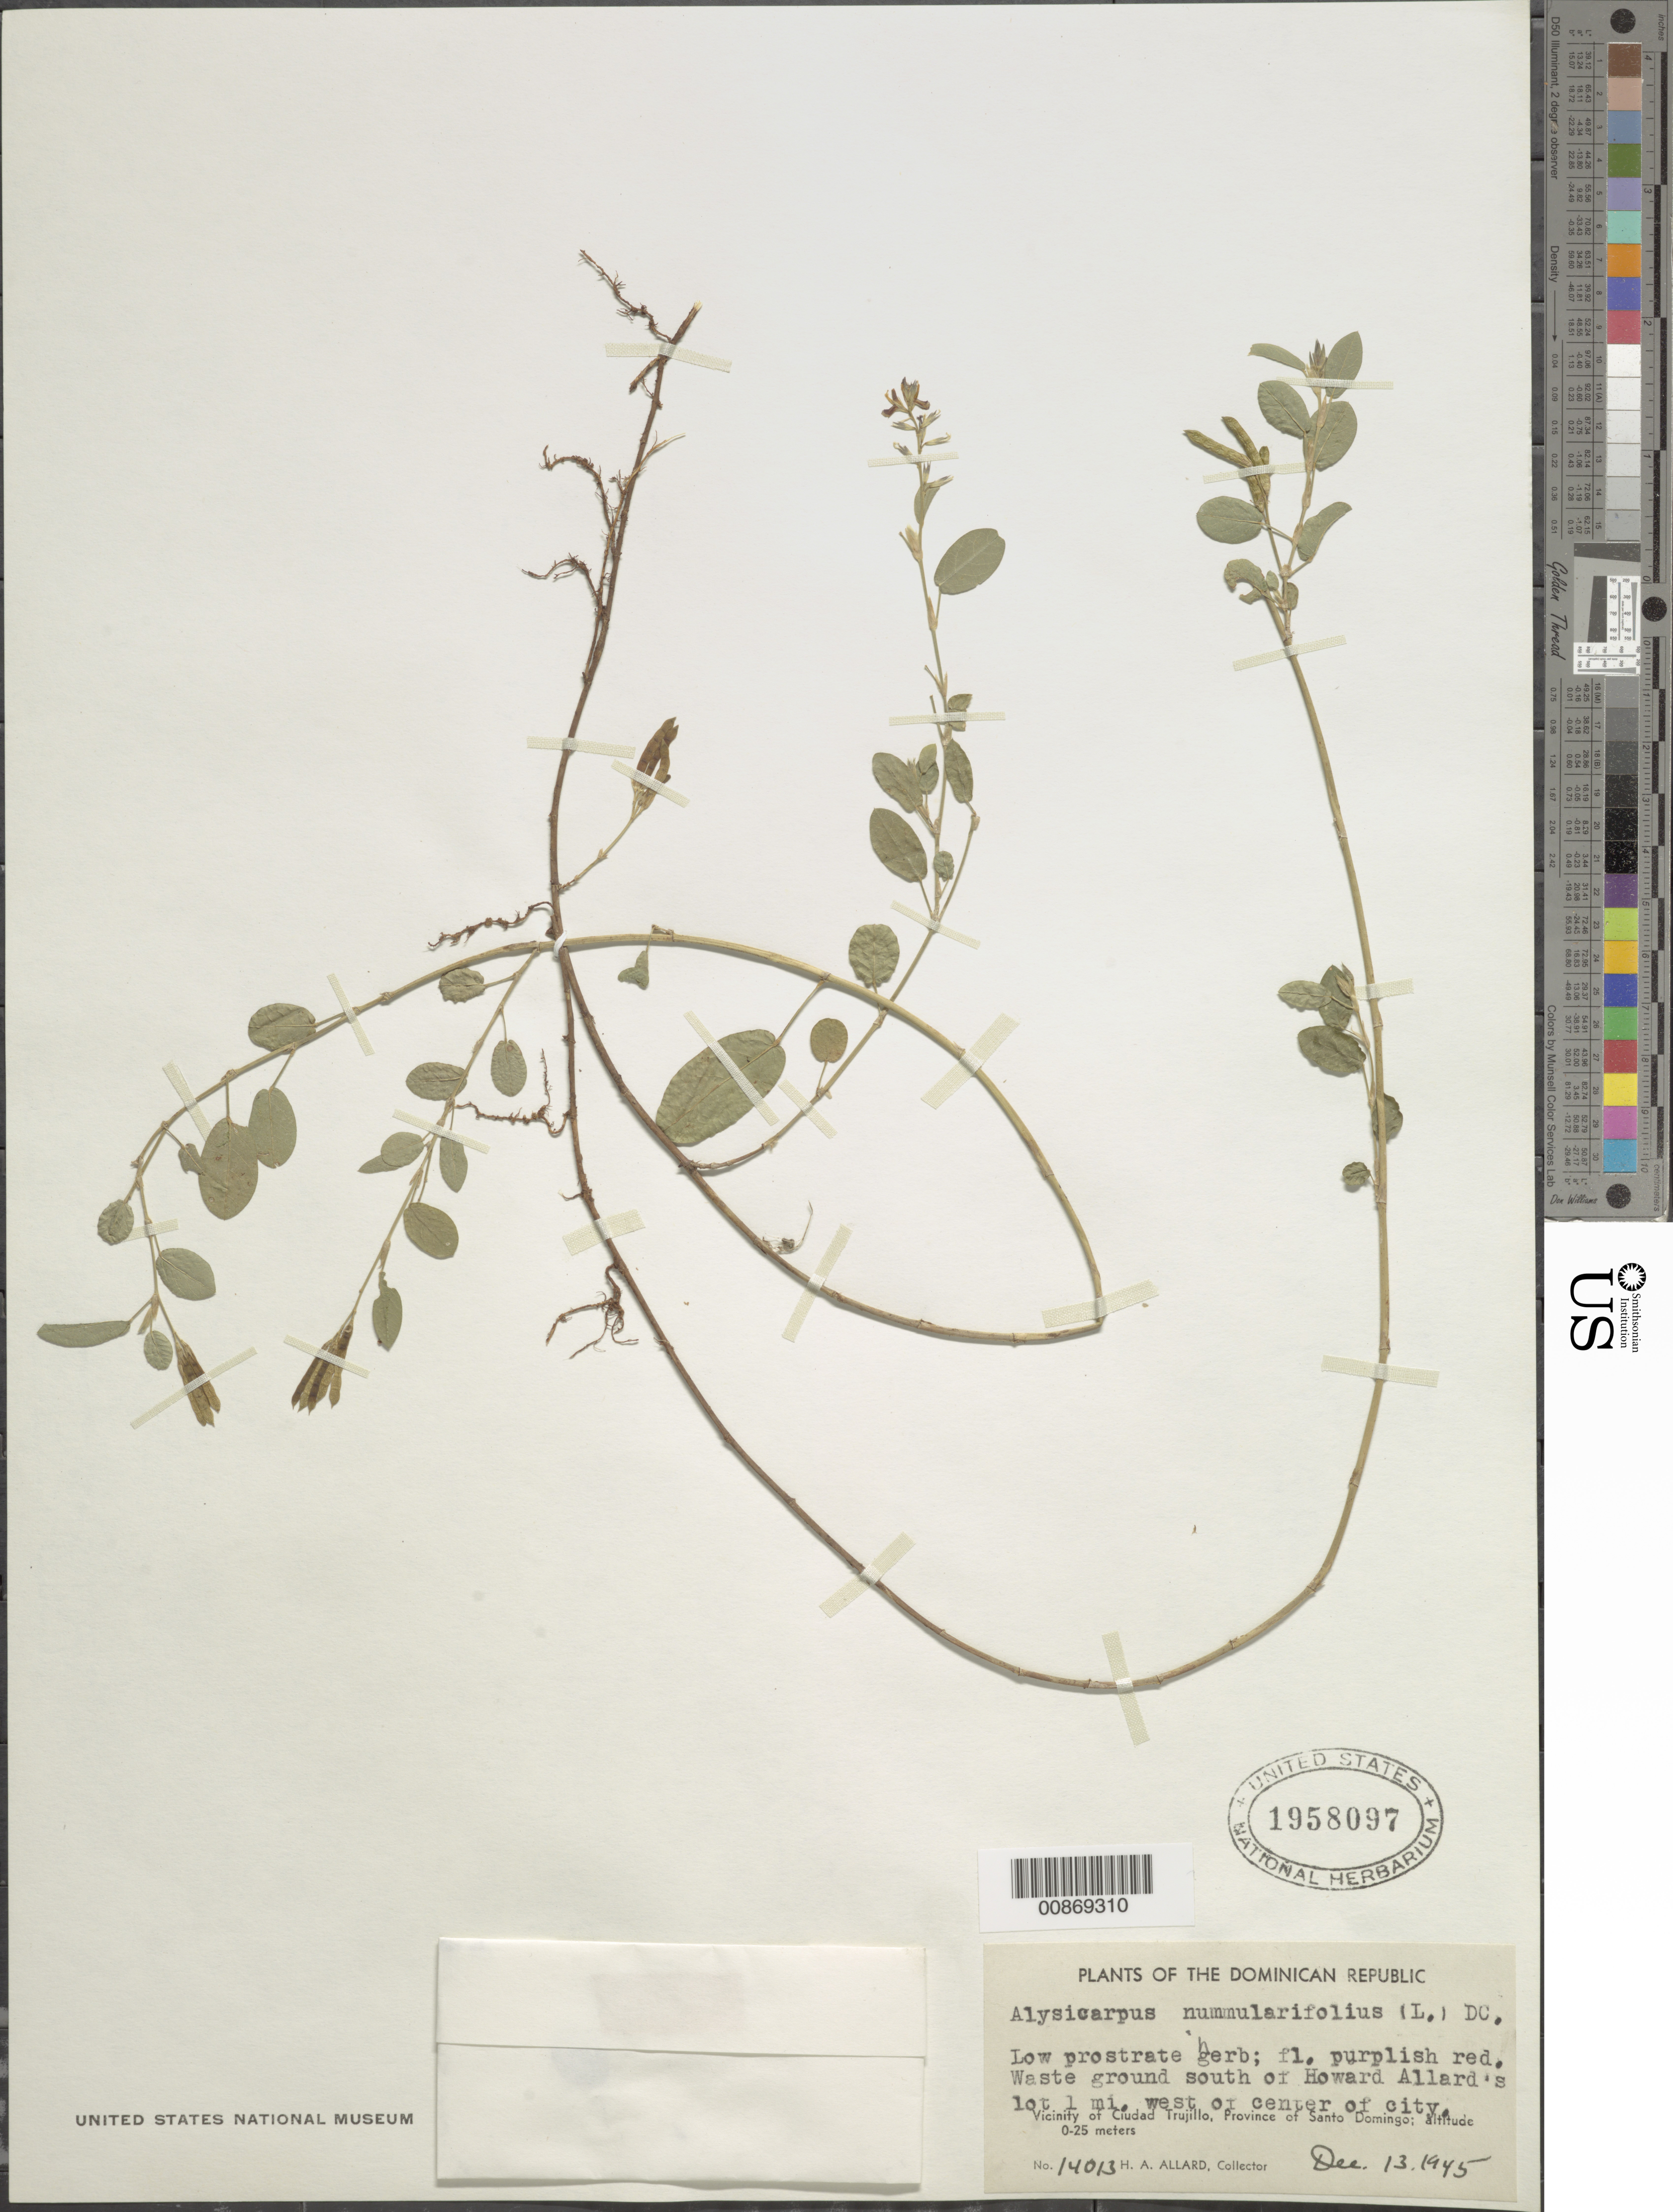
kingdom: Plantae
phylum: Tracheophyta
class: Magnoliopsida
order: Fabales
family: Fabaceae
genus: Alysicarpus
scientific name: Alysicarpus vaginalis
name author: (L.) DC.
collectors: H. A. Allard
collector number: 14013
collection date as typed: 13 Dec 1945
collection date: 1945-12-13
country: Dominican Republic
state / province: Distrito Nacional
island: Hispaniola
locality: Vicinity of Ciudad Trujillo, Province of Santo Domingo (obsolete). Waste ground south of Howard Allard's lot, 1 mi. west of center of city.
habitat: Waste ground.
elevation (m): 0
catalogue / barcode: US 1958097